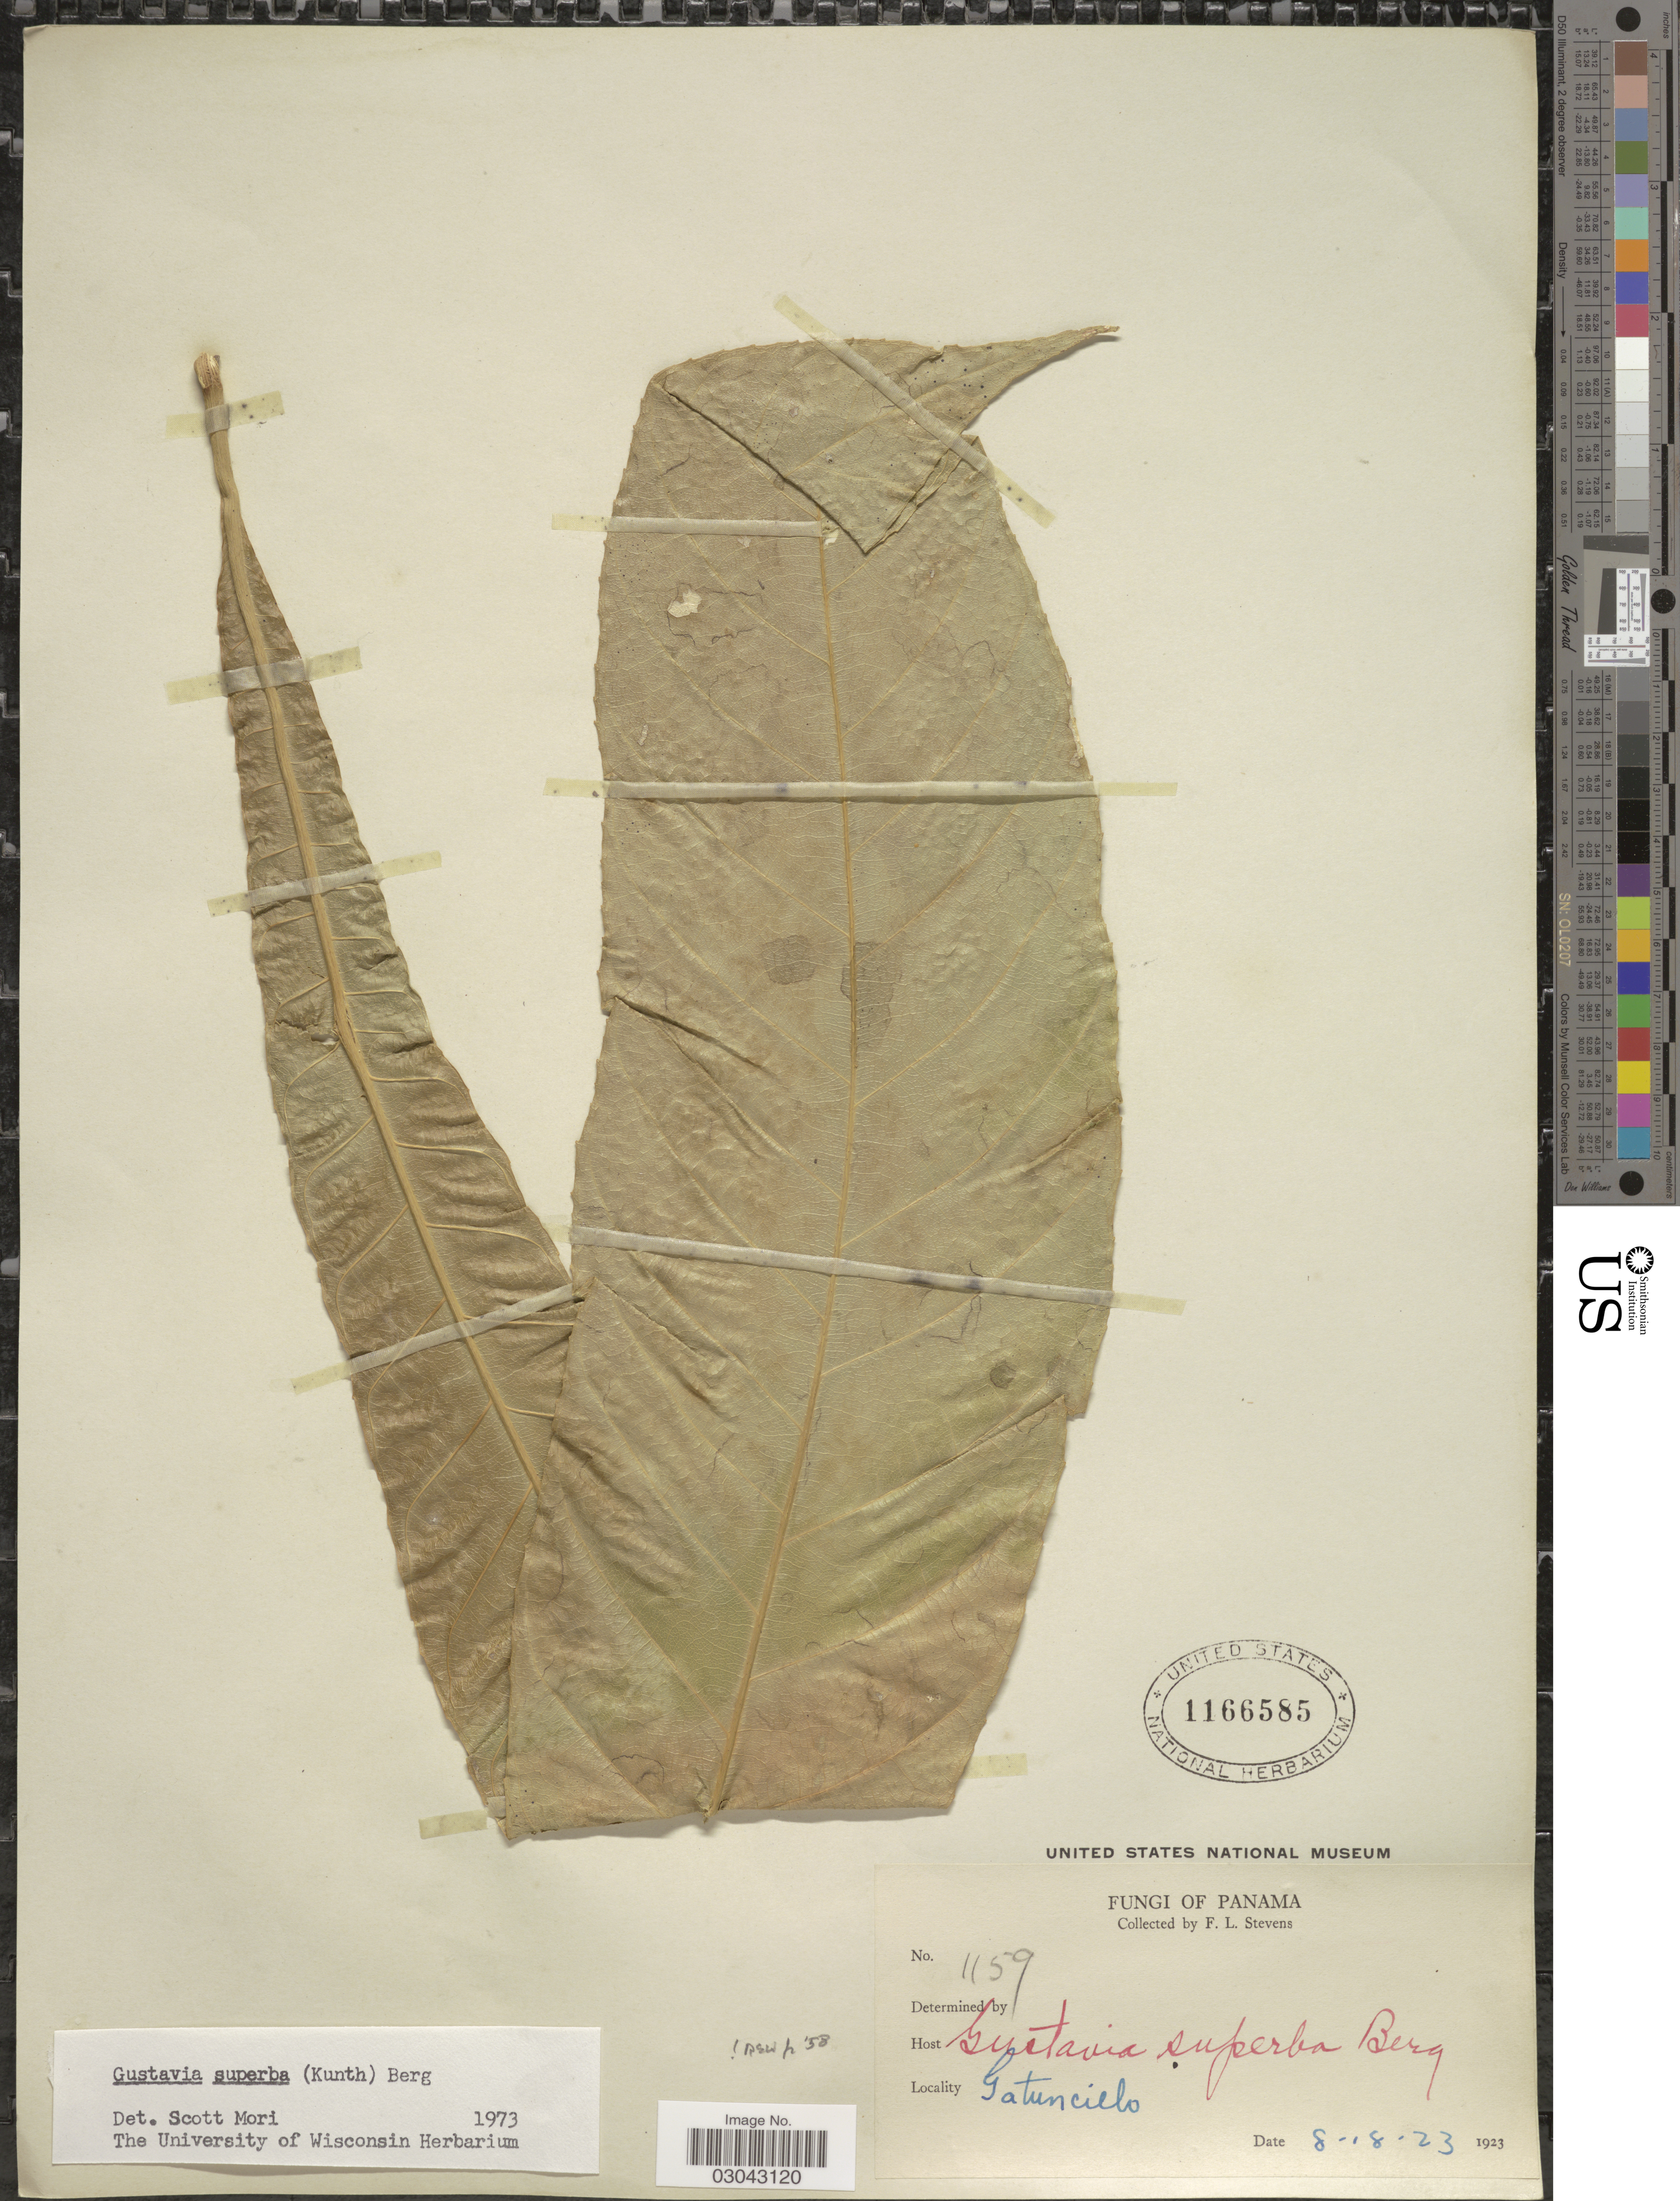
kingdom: Plantae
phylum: Tracheophyta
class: Magnoliopsida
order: Ericales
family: Lecythidaceae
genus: Gustavia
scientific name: Gustavia superba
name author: (Kunth) O. Berg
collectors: F. L. Stevens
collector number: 1159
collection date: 1923-08-18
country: Panama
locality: Gatuncielo.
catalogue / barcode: US 1166585